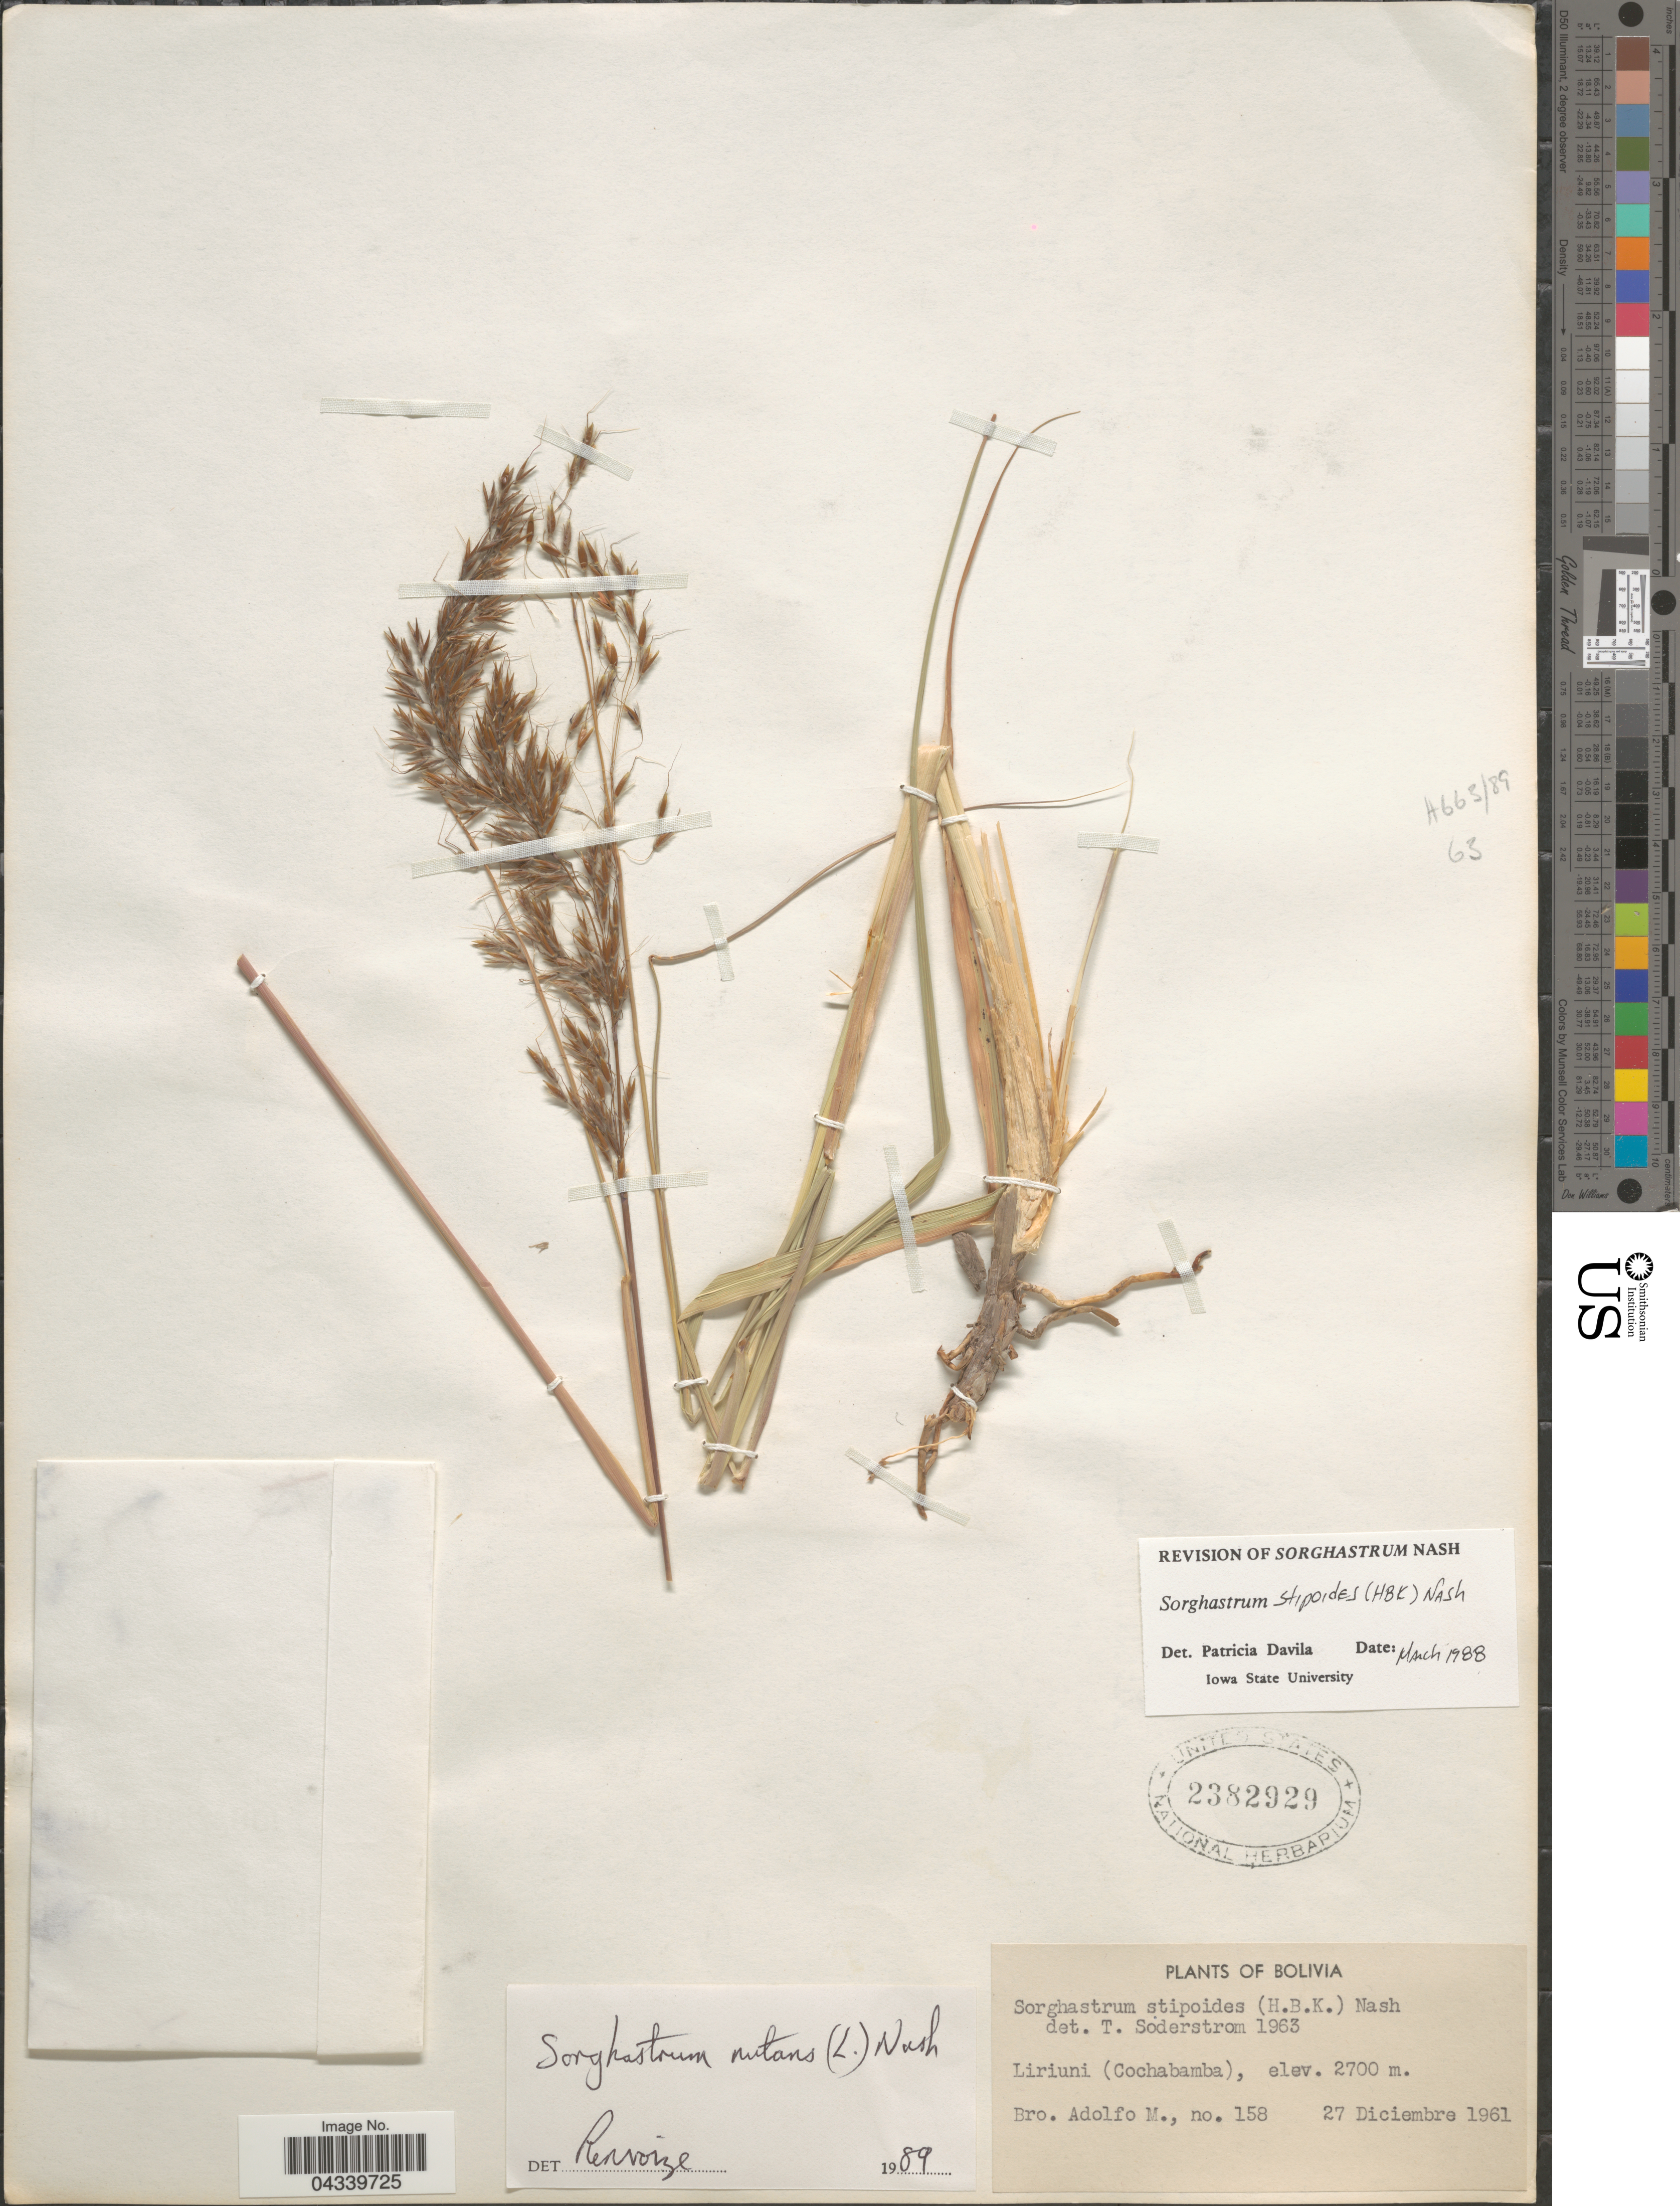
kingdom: Plantae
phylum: Tracheophyta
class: Liliopsida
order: Poales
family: Poaceae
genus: Sorghastrum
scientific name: Sorghastrum stipoides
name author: (Kunth) Nash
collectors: Bro. Adolfo M.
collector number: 158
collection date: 1961-12-27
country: Bolivia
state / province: Cochabamba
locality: Liriuni.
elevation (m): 2700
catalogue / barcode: US 2382929